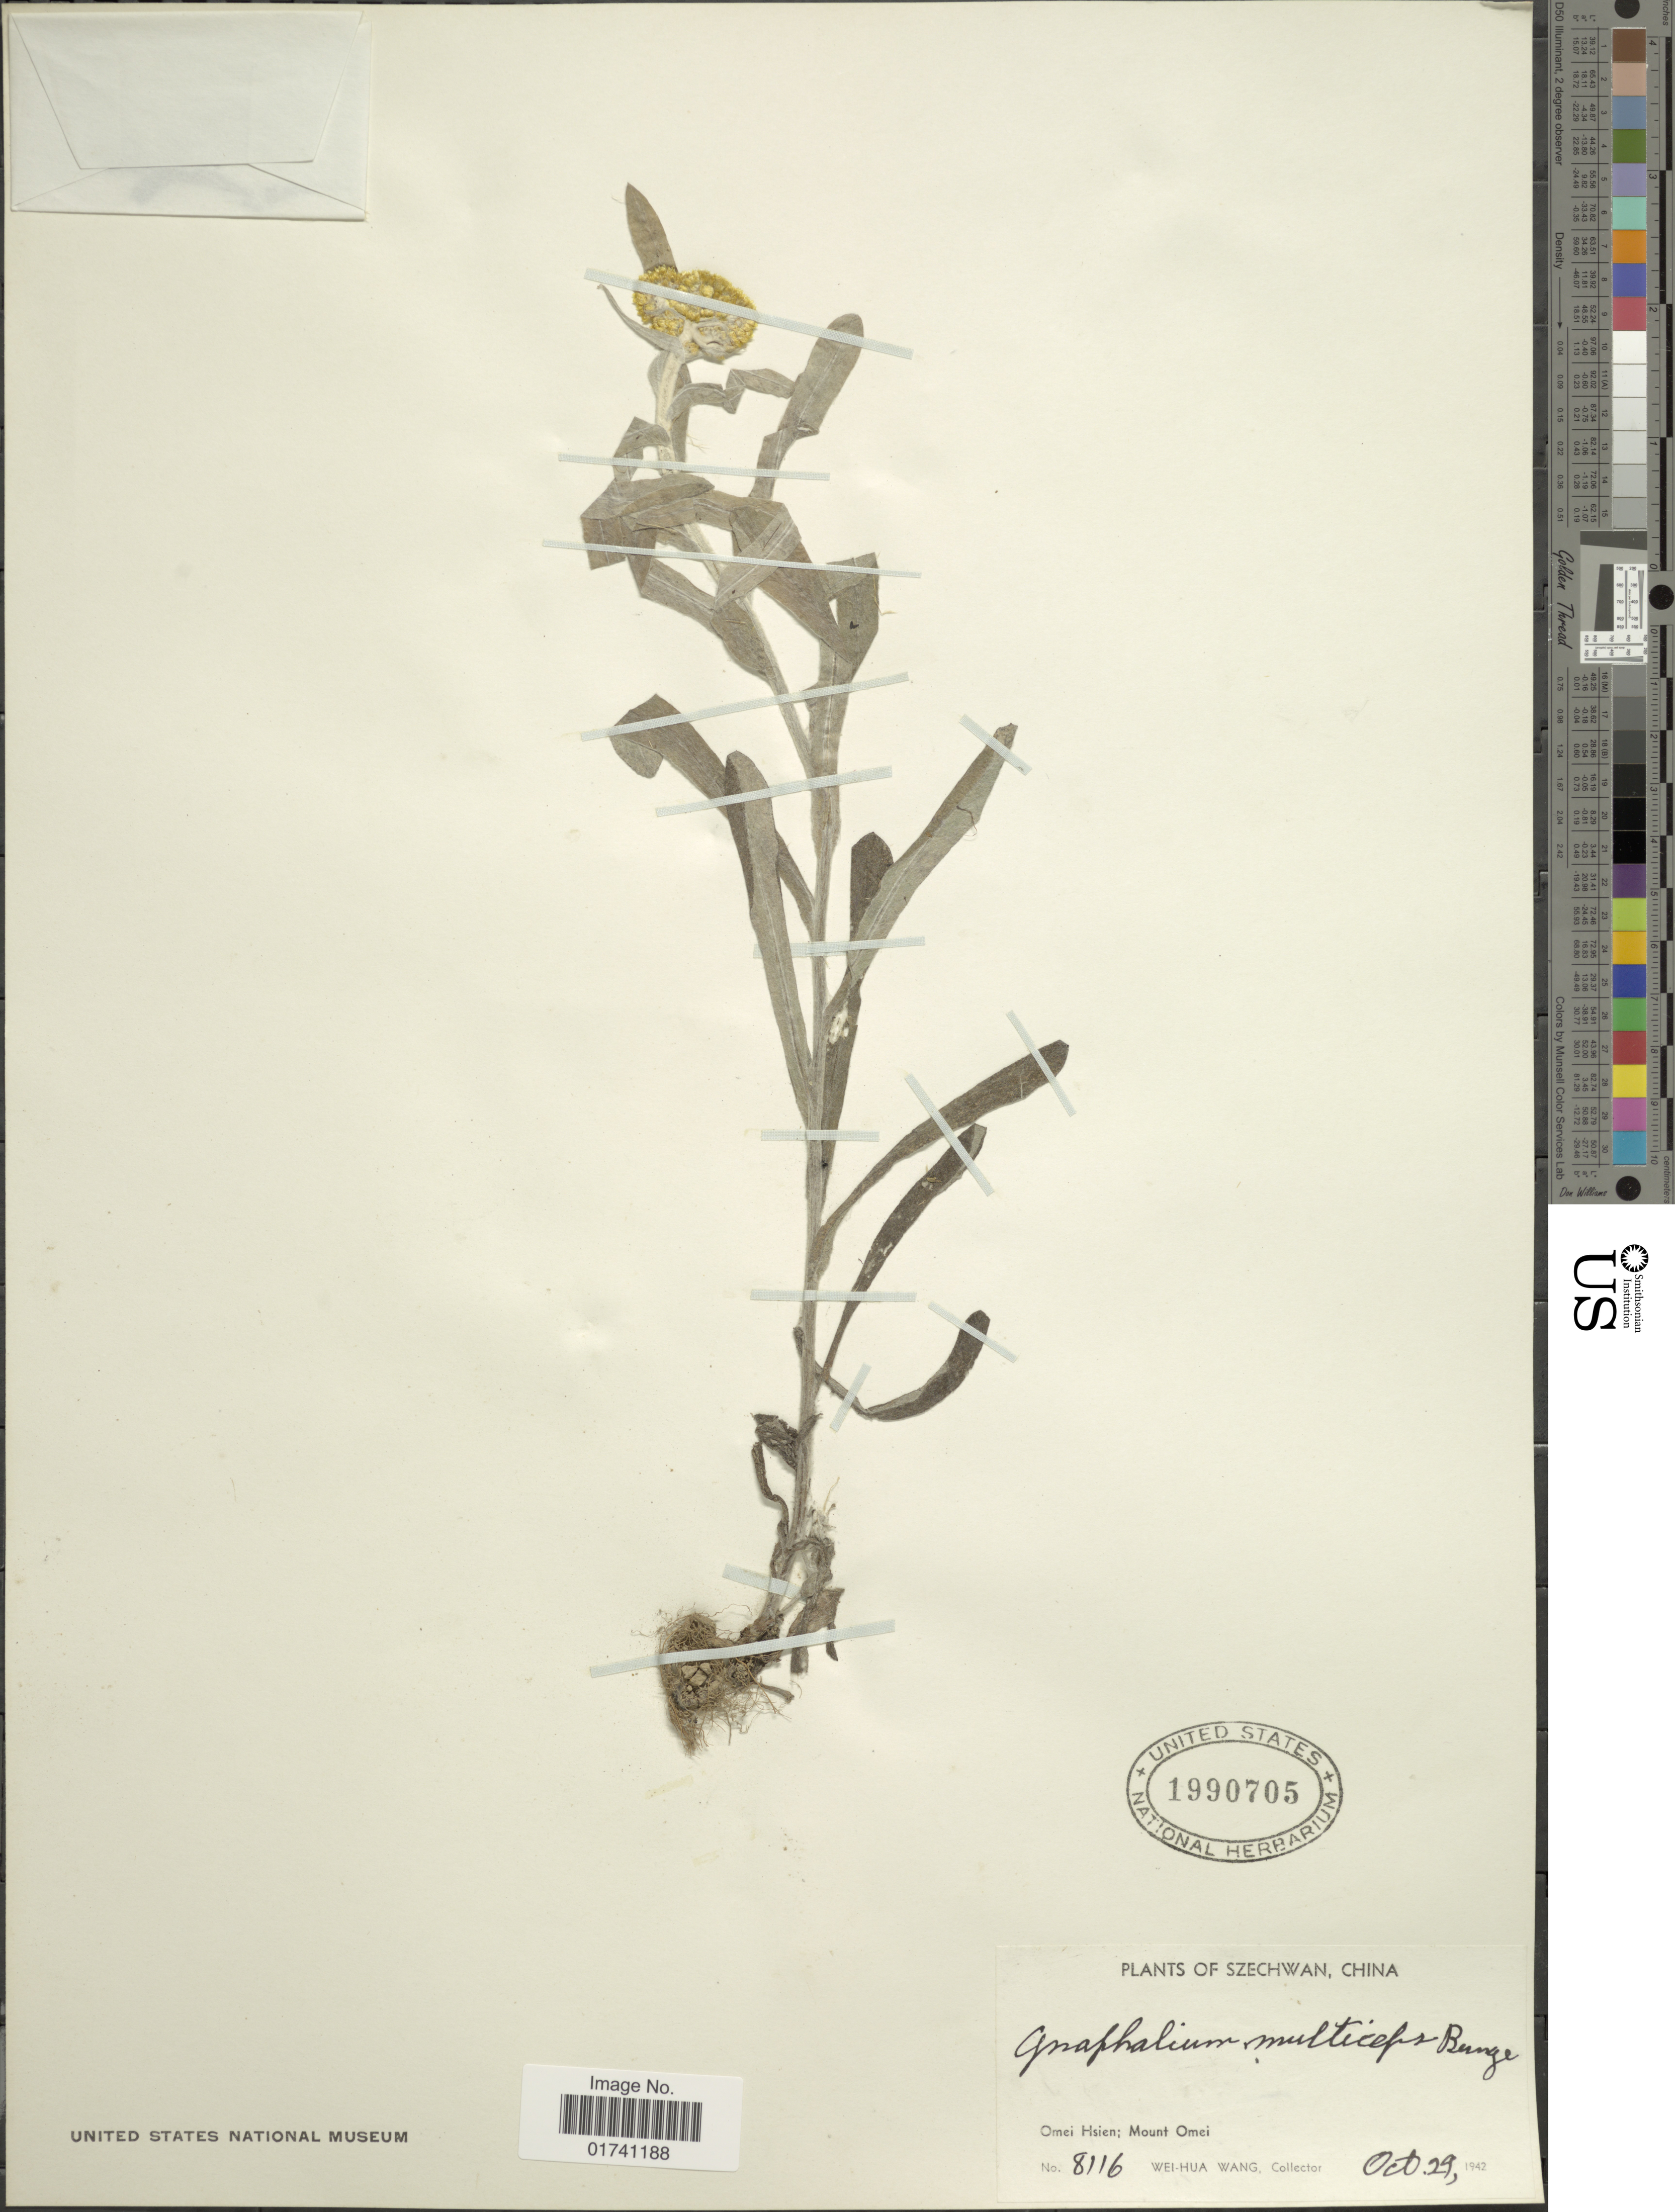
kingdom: Plantae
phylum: Tracheophyta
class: Magnoliopsida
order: Asterales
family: Asteraceae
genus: Laphangium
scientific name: Laphangium affine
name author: (D. Don) Tzvelev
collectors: W. Wang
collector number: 8116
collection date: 1942-10-29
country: China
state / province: Sichuan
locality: Omei Hsien: Mount Omei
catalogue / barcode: US 1990705